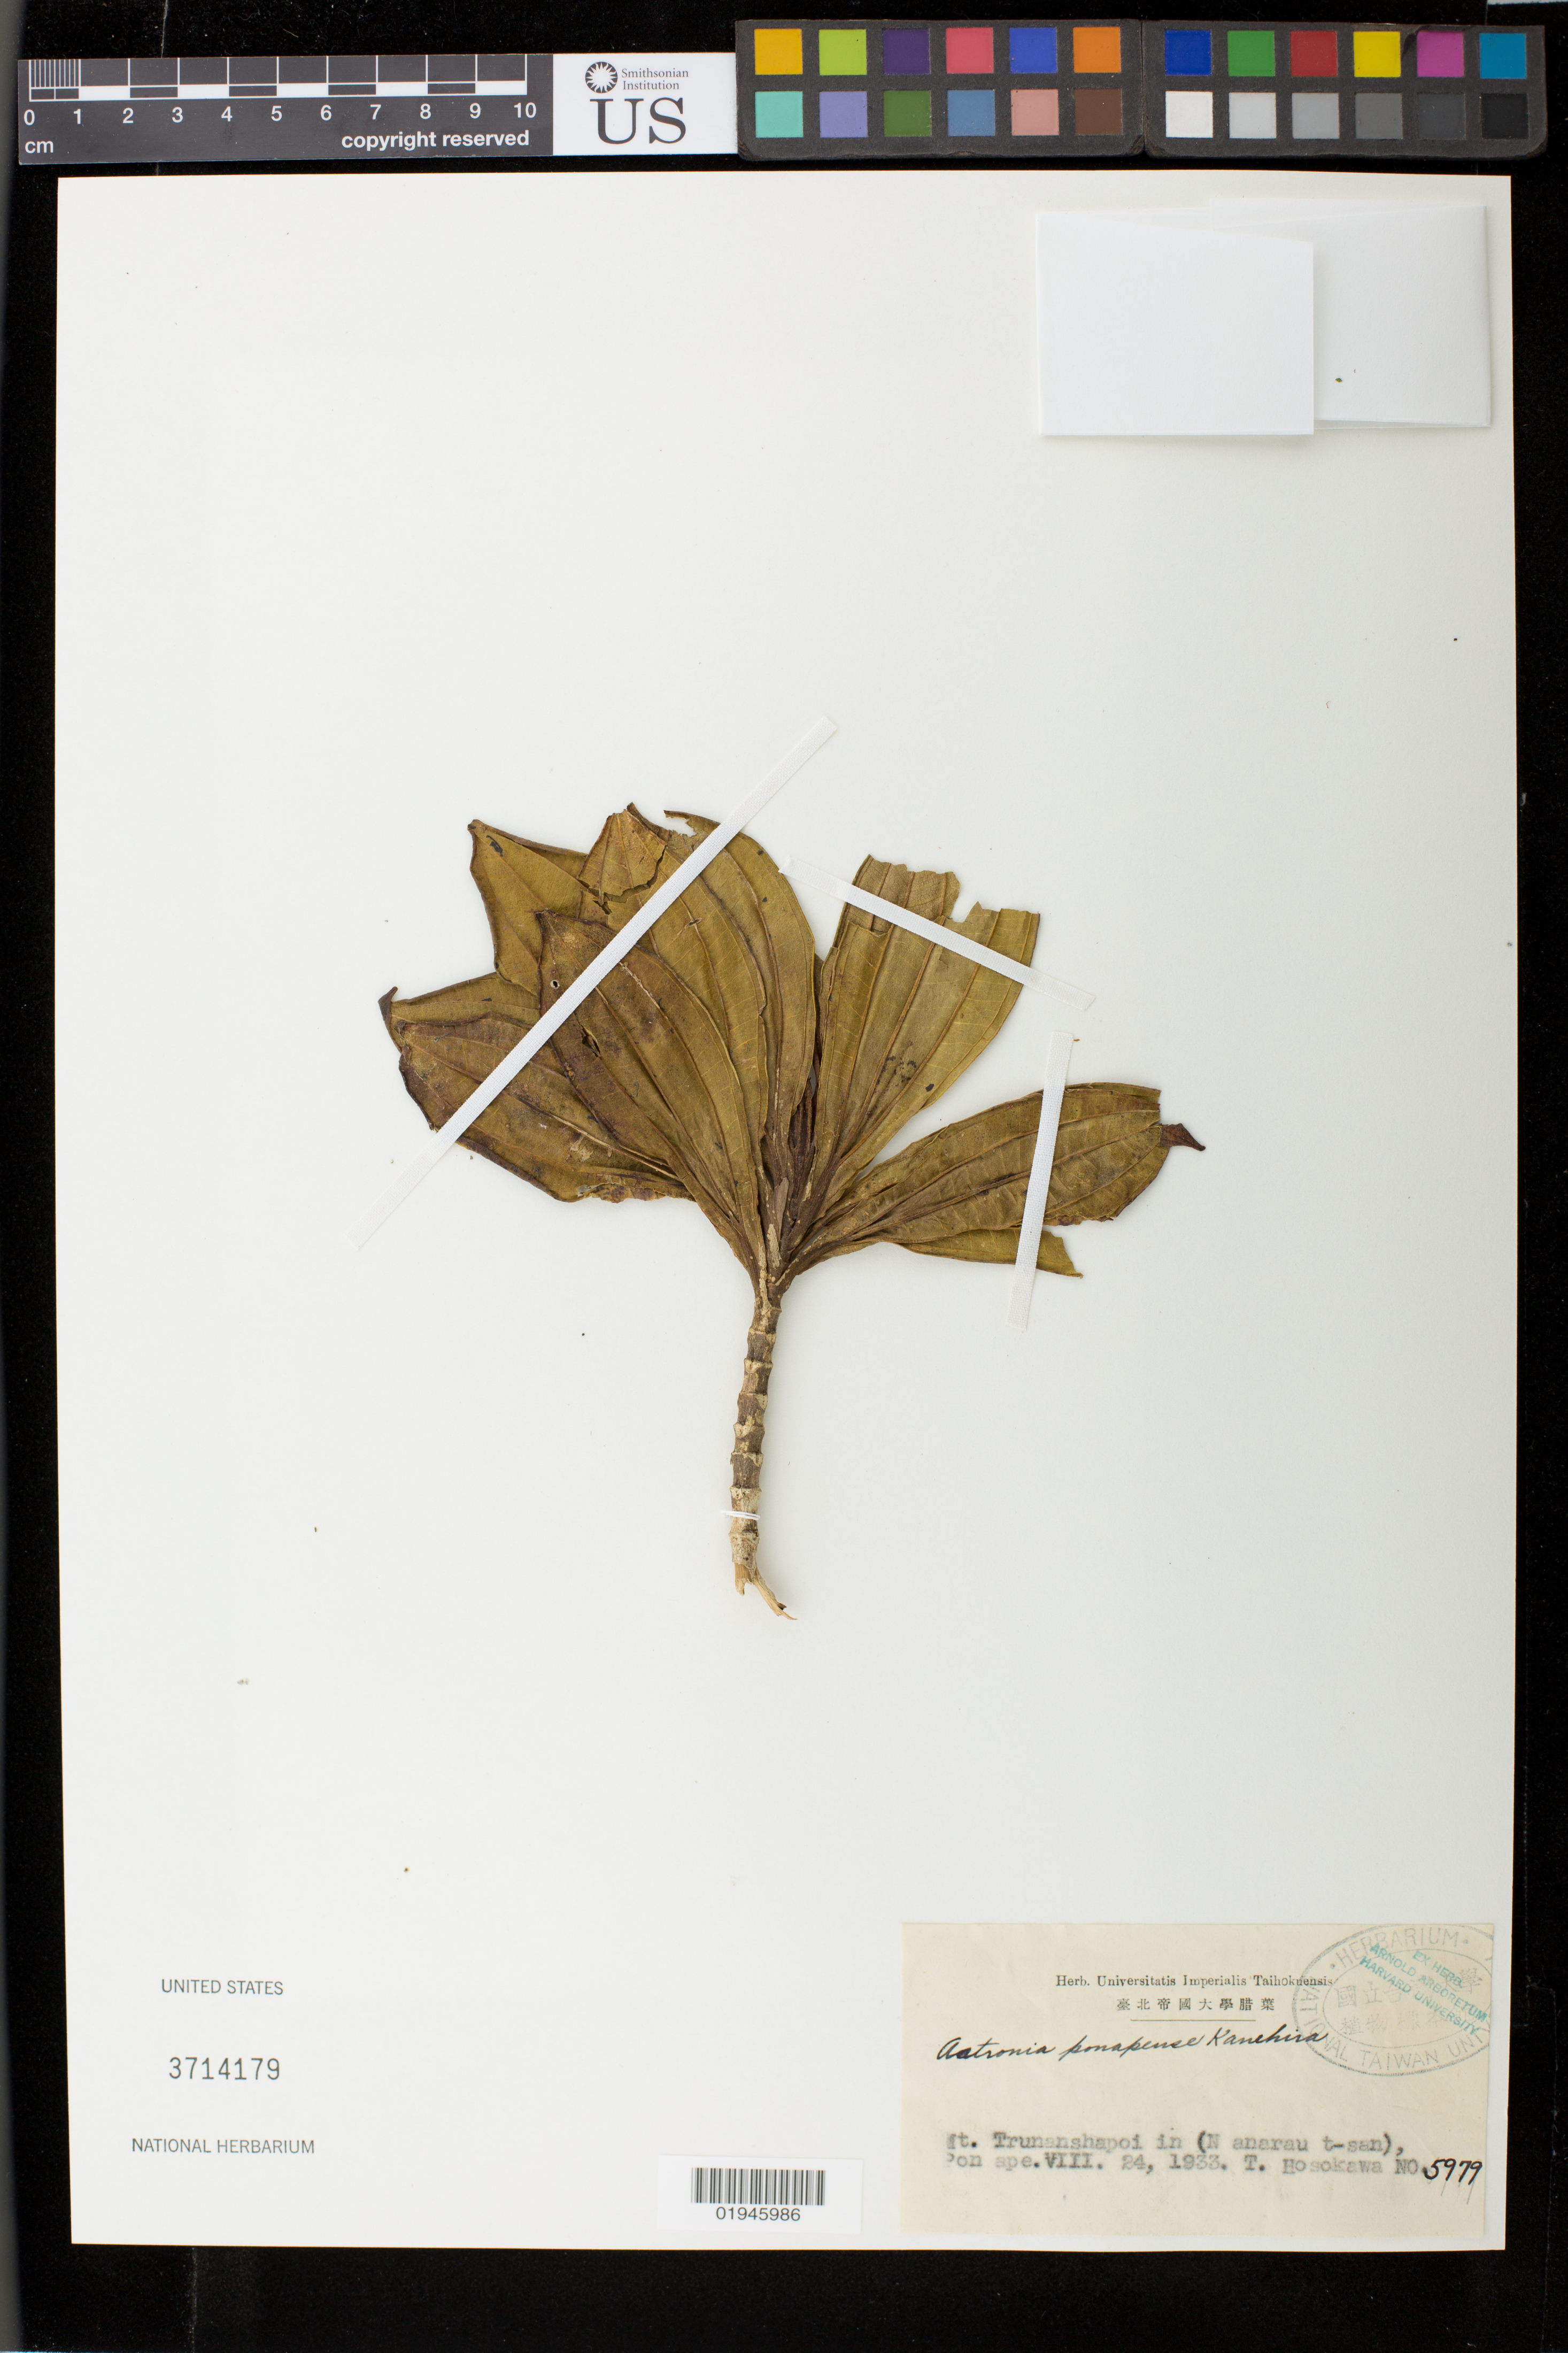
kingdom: Plantae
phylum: Tracheophyta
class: Magnoliopsida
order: Myrtales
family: Melastomataceae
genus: Astronidium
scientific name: Astronidium ponapense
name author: (Kaneh.) Markgr.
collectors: T. Hosokawa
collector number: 5979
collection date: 1933-08-24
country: Micronesia, Federated States of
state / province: Pohnpei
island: Pohnpei [Ponape]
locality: Mt. Trunanshapoi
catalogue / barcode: US 3714179